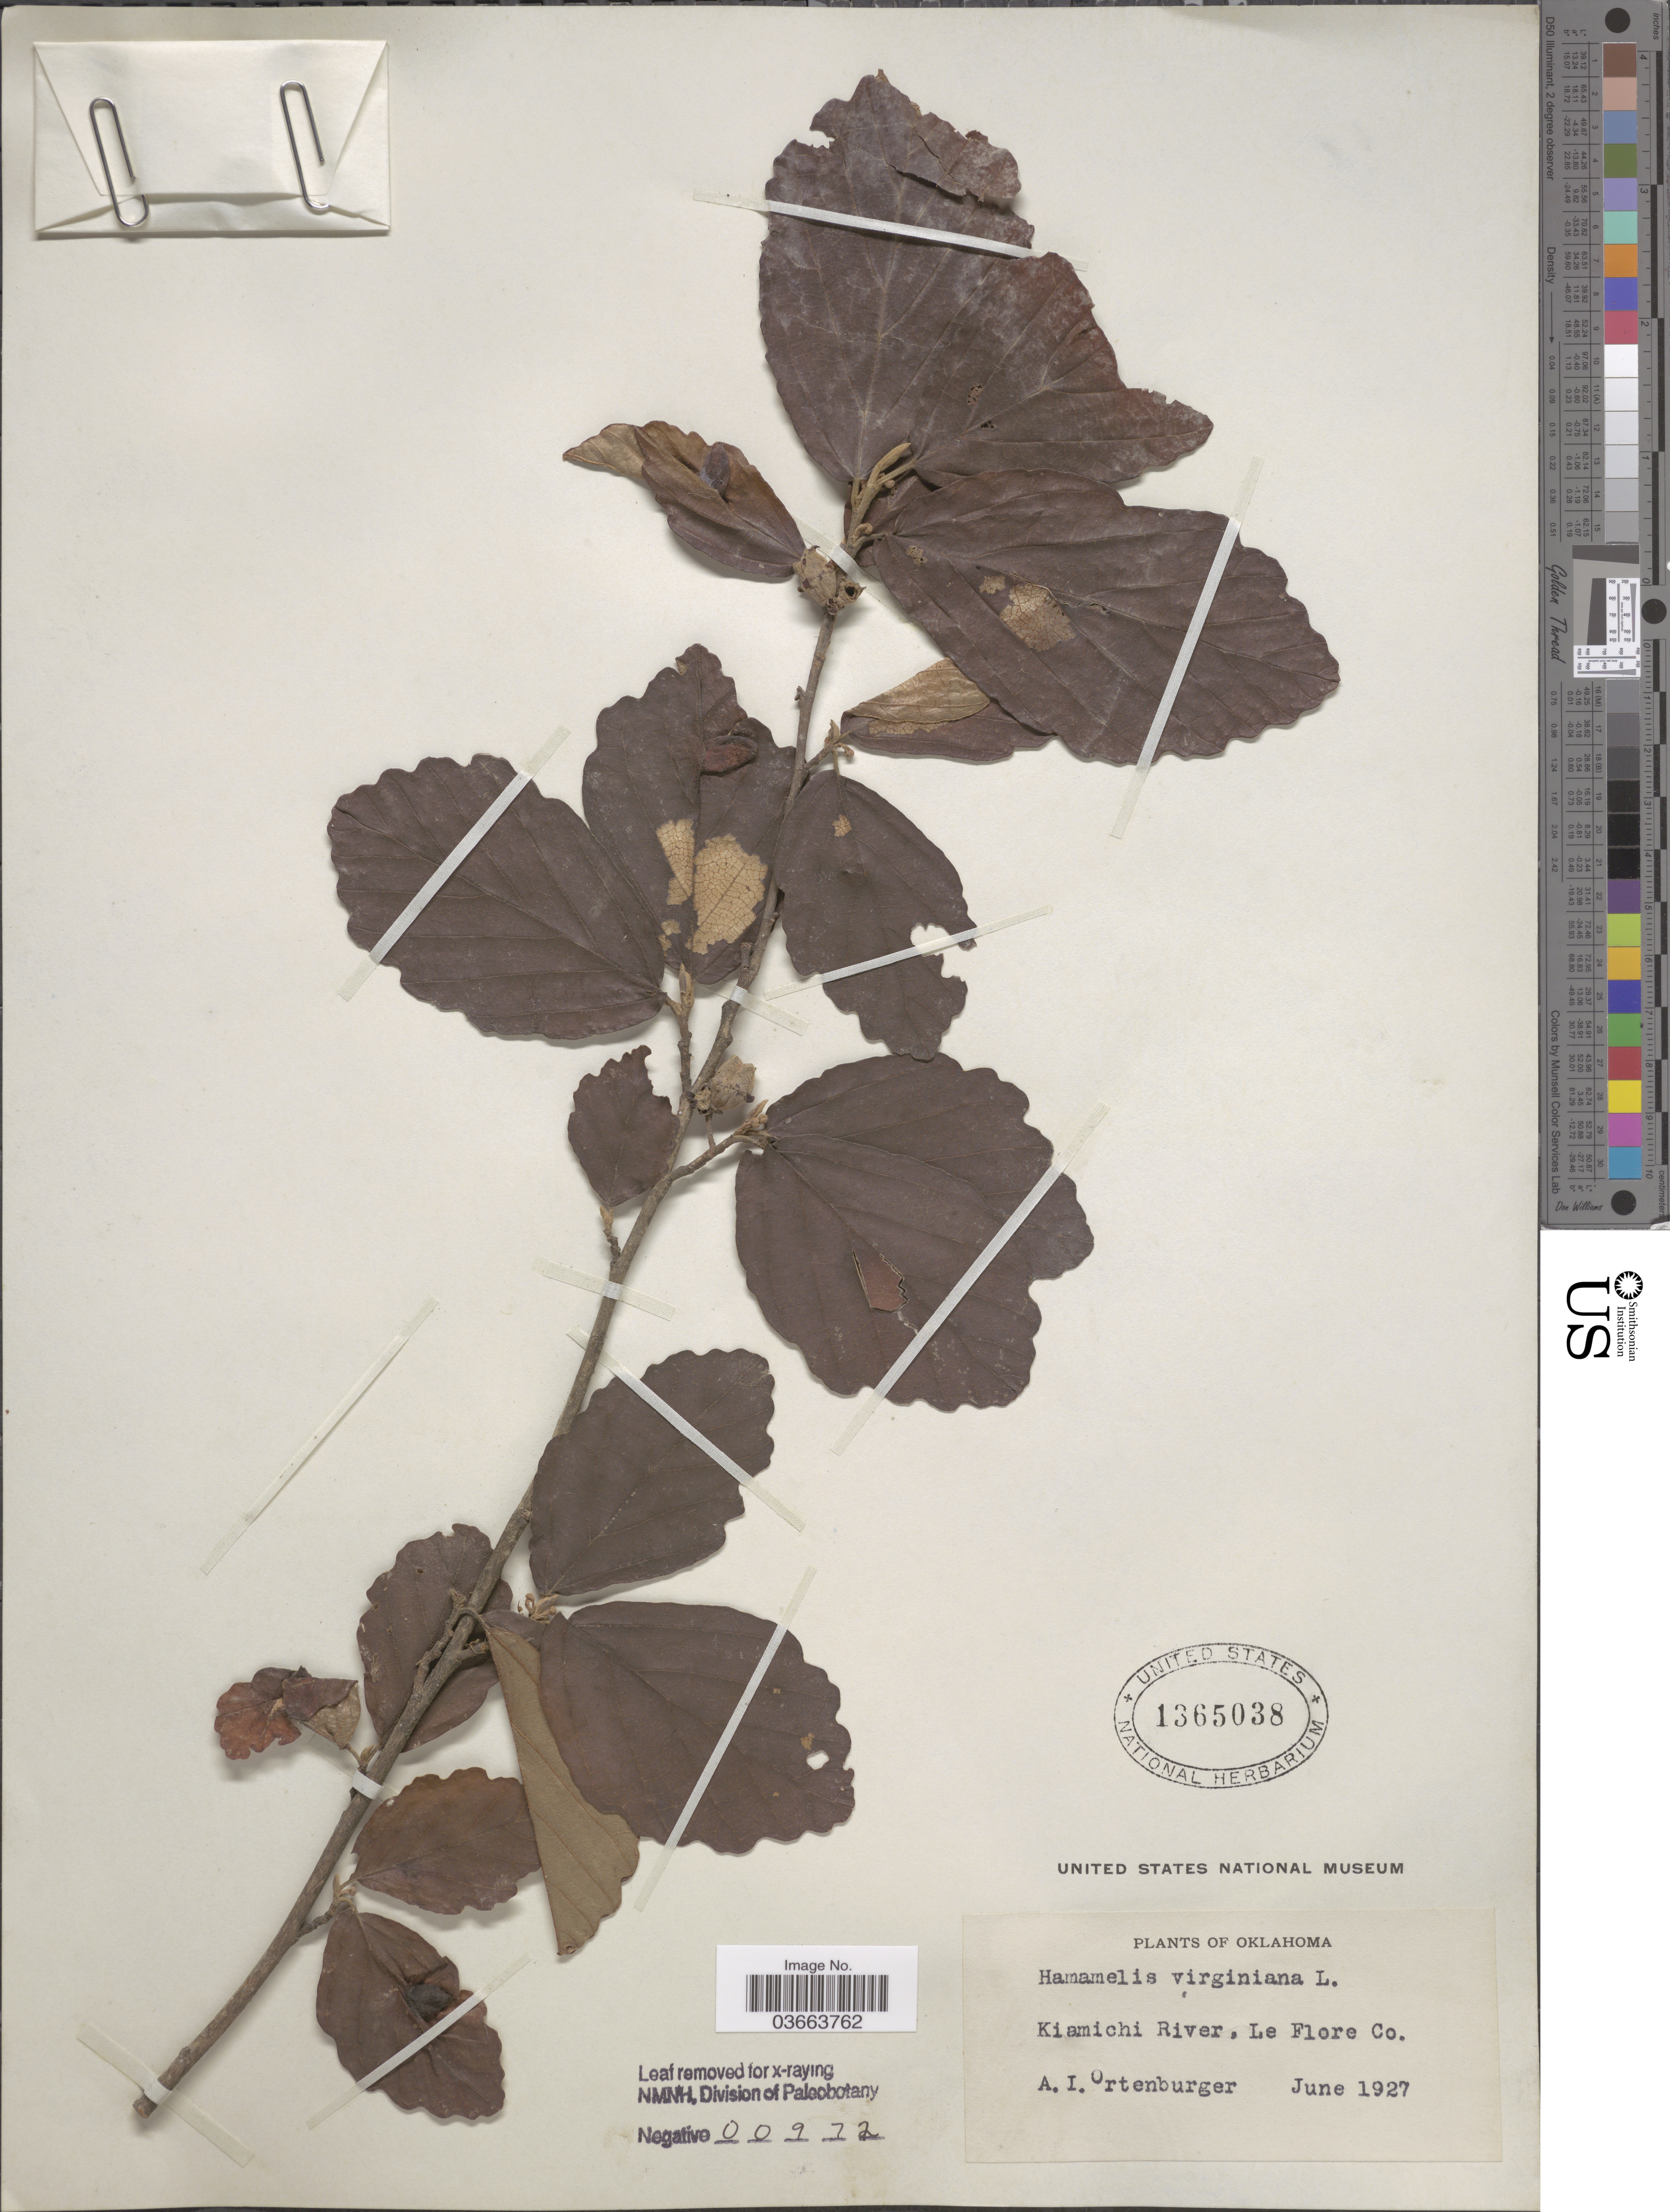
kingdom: Plantae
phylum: Tracheophyta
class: Magnoliopsida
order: Saxifragales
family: Hamamelidaceae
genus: Hamamelis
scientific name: Hamamelis vernalis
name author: Sarg.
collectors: A. Ortenburger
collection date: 1927-06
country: United States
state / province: Oklahoma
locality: Kiamichi River, Le Flore Co.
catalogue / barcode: US 1365038